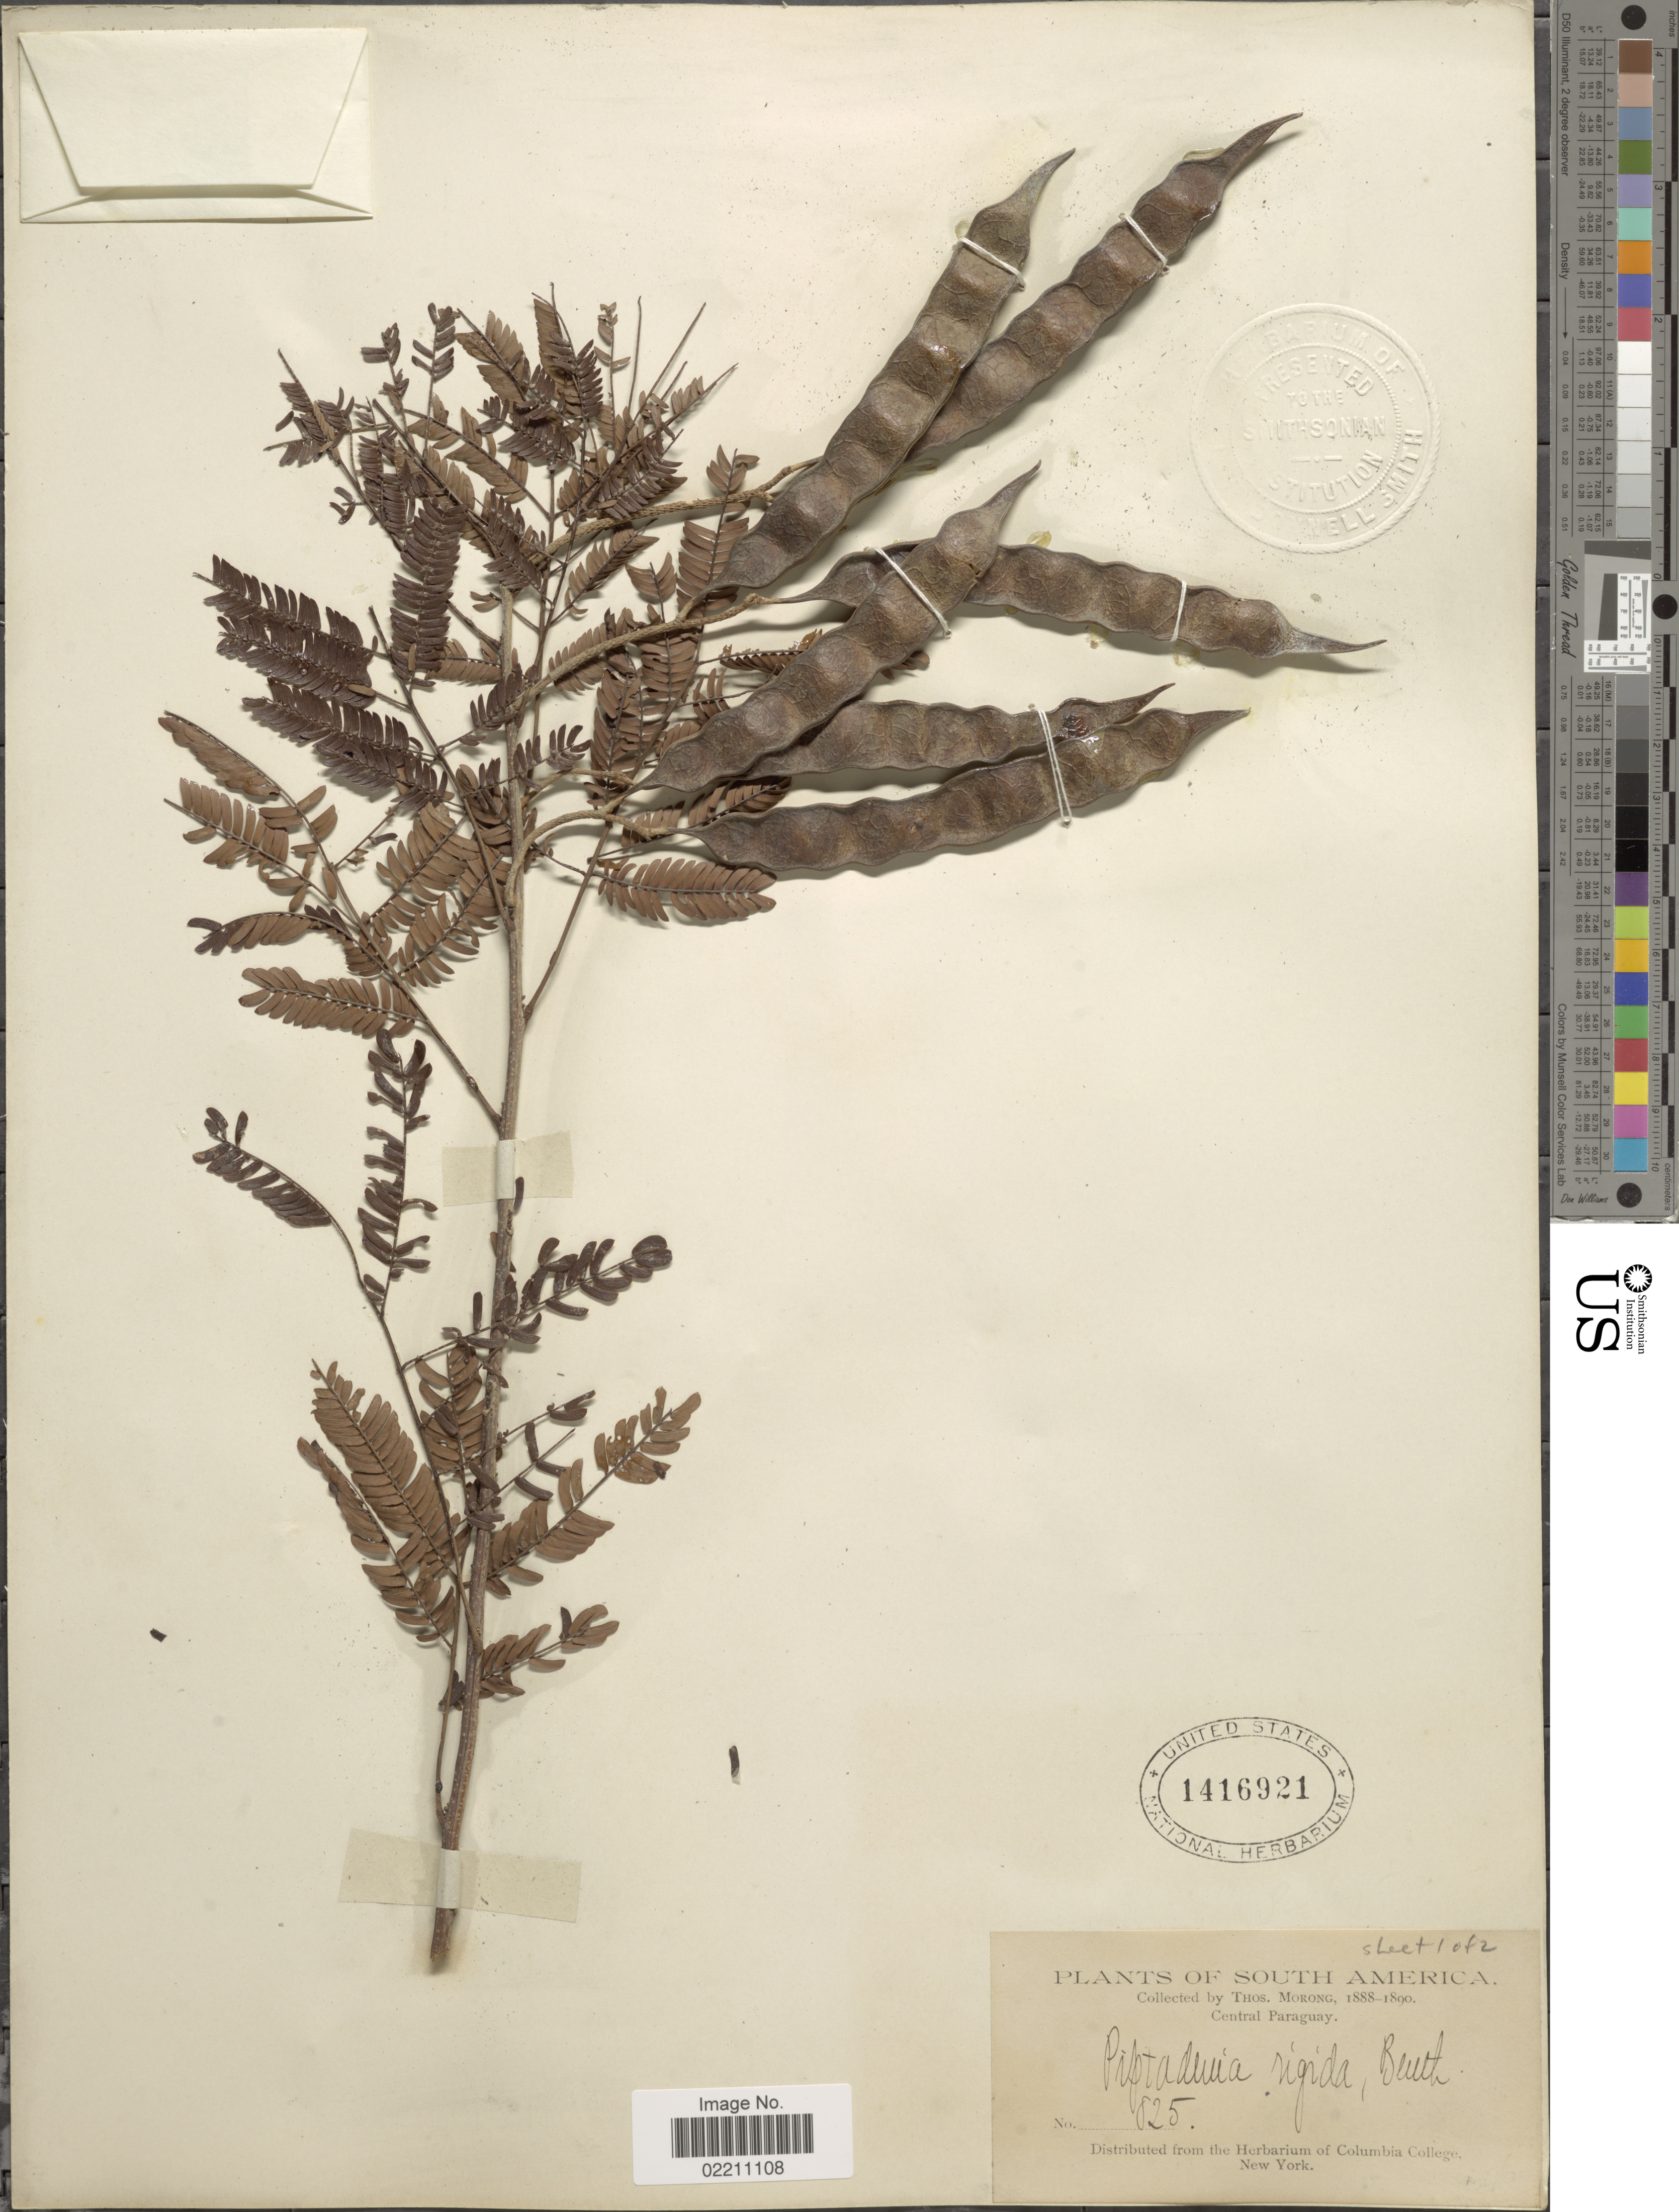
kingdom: Plantae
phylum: Tracheophyta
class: Magnoliopsida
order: Fabales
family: Fabaceae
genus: Parapiptadenia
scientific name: Parapiptadenia rigida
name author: (Benth.) Brenan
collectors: ex herb. T. Morong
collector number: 825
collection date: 1888/1890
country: Paraguay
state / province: Central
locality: Central paraguay. South America.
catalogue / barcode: US 1416921